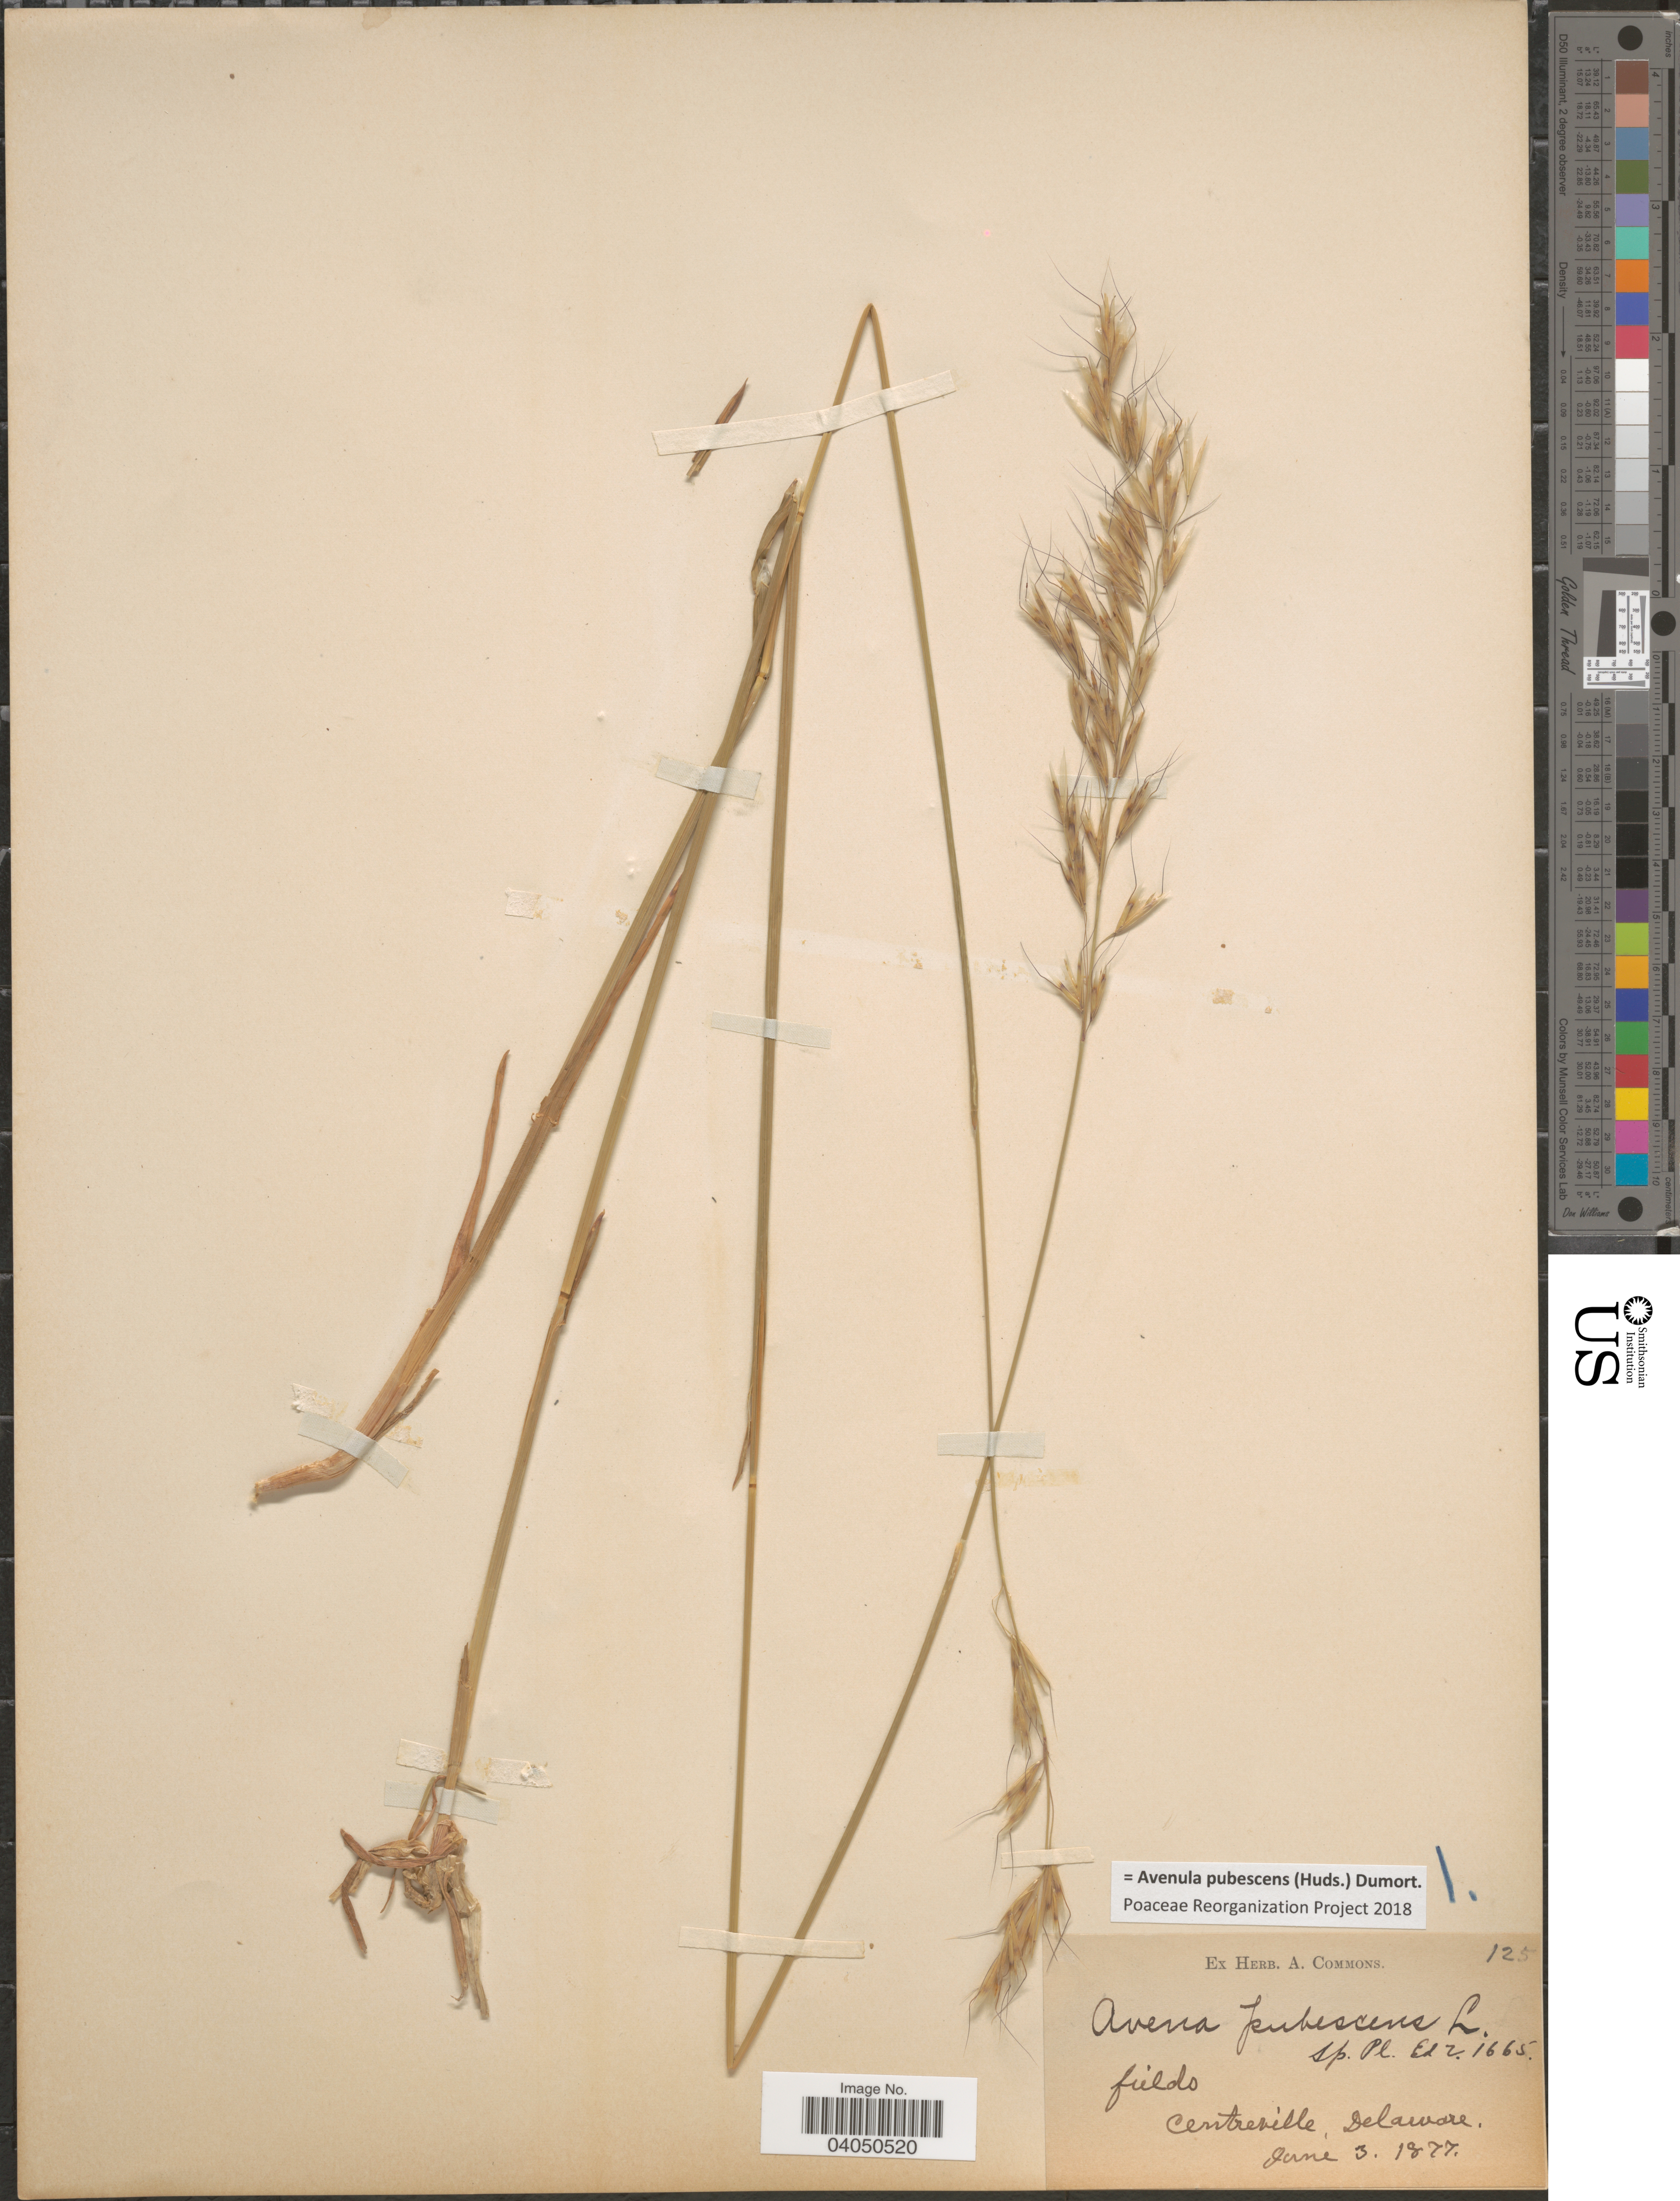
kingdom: Plantae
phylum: Tracheophyta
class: Liliopsida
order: Poales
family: Poaceae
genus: Avenula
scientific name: Avenula pubescens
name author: (Huds.) Dumort.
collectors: ex herb. A. Commons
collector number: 125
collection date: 1877-06-03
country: United States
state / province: Delaware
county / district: New Castle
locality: Centreville.